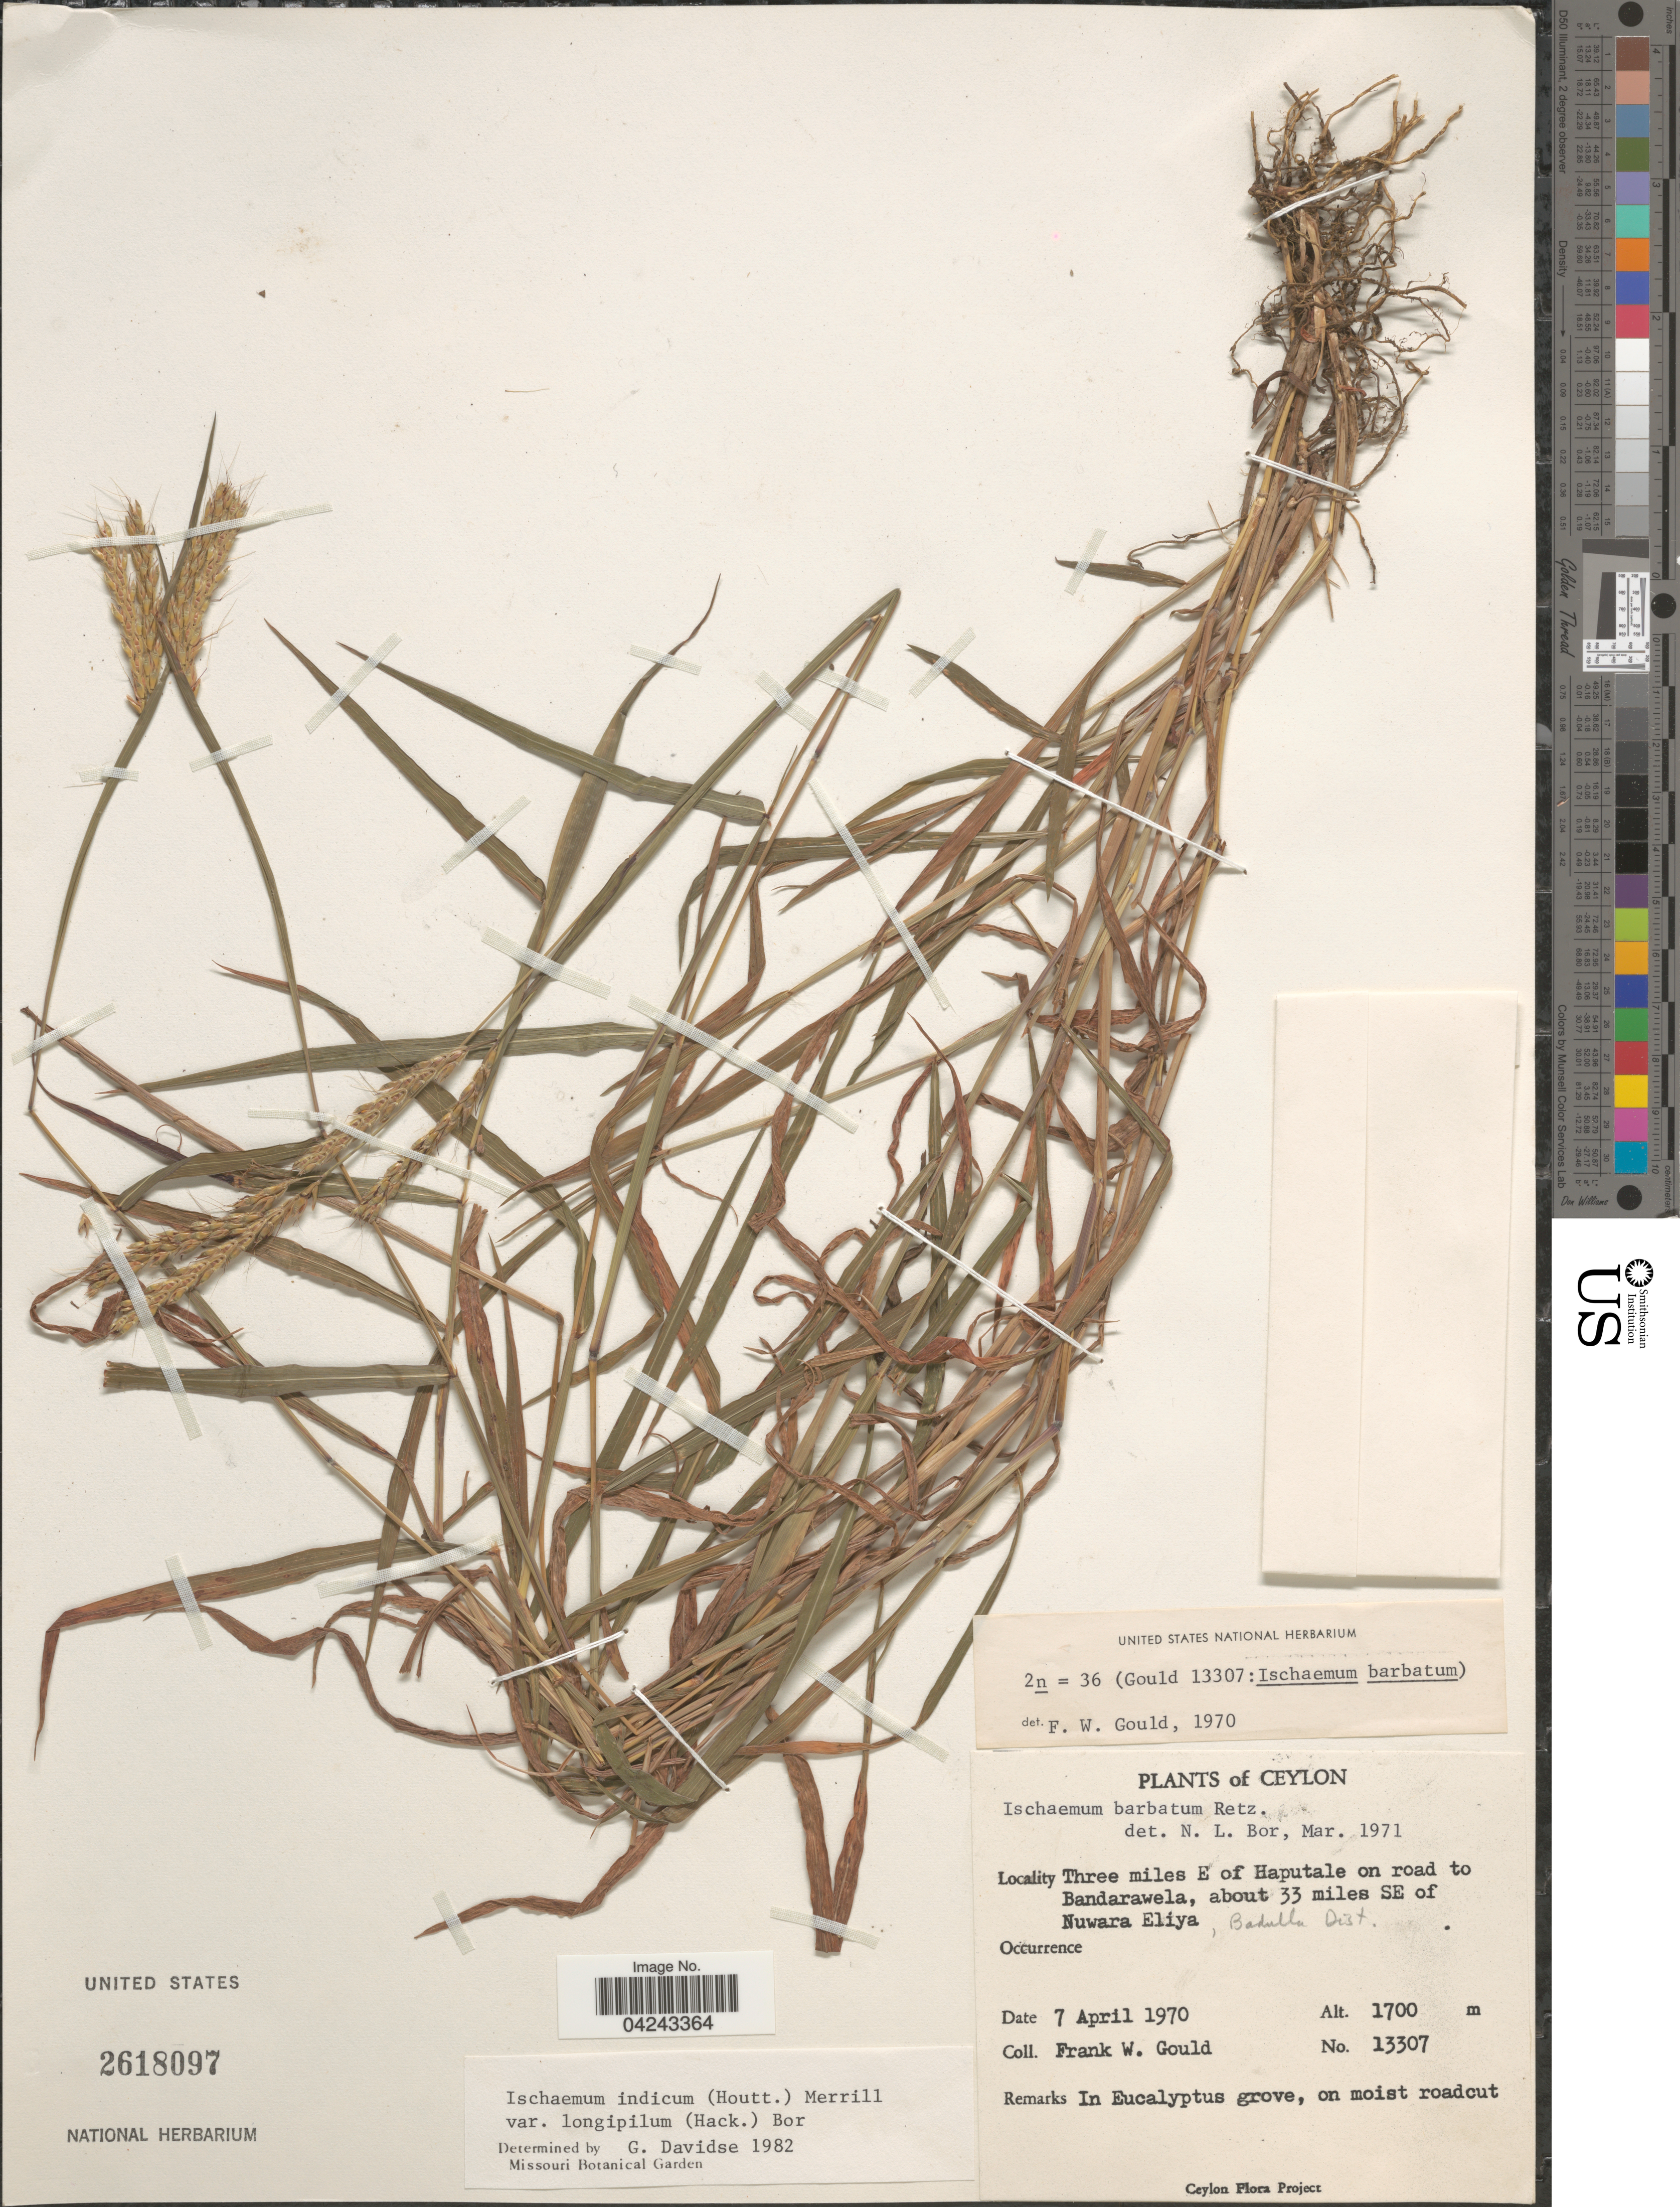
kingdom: Plantae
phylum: Tracheophyta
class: Liliopsida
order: Poales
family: Poaceae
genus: Ischaemum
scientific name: Ischaemum ciliare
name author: Retz.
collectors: F. W. Gould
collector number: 13307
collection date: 1970-04-07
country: Sri Lanka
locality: Ceylon. Three miles E of Haputale on road to Bandarawela, about 33 miles SE of Nuwara Eliya, Badulla Dist.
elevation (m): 1700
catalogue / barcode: US 2618097